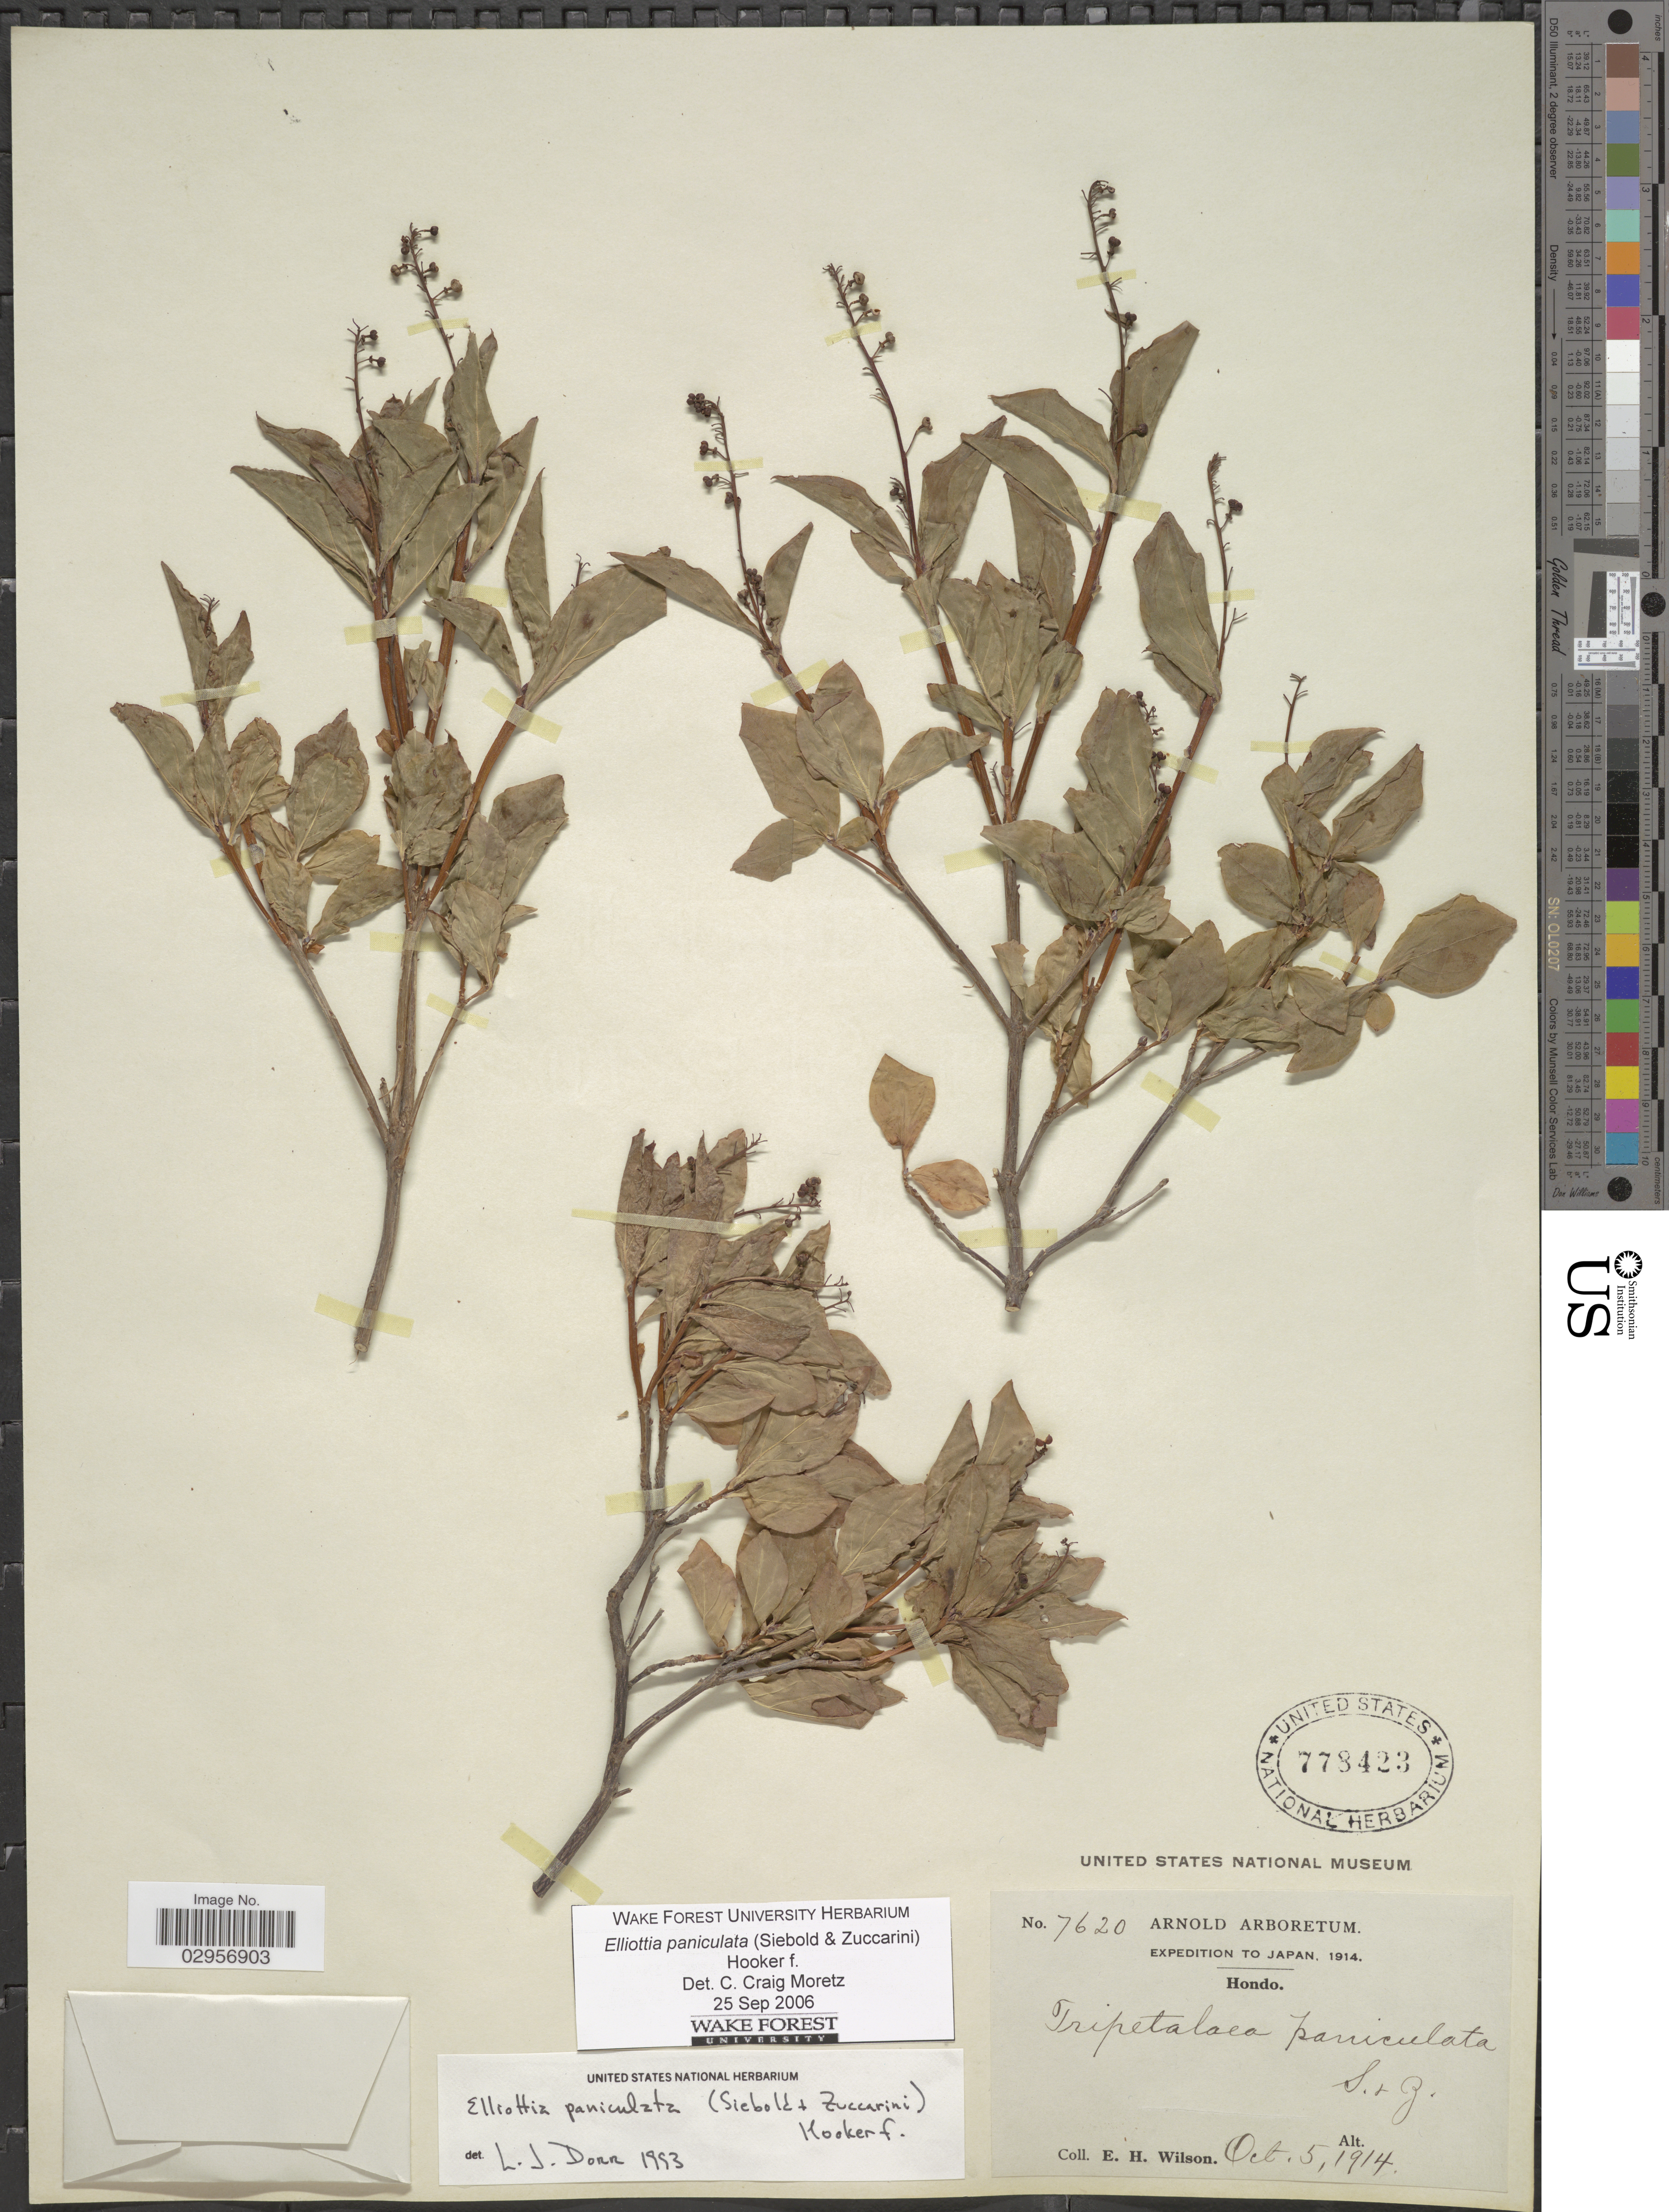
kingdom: Plantae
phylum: Tracheophyta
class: Magnoliopsida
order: Ericales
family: Ericaceae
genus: Elliottia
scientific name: Elliottia paniculata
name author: (Siebold & Zucc.) Benth. & Hook. f.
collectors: E. Wilson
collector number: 7620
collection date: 1914-10-05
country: Japan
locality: Hondo.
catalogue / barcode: US 778423